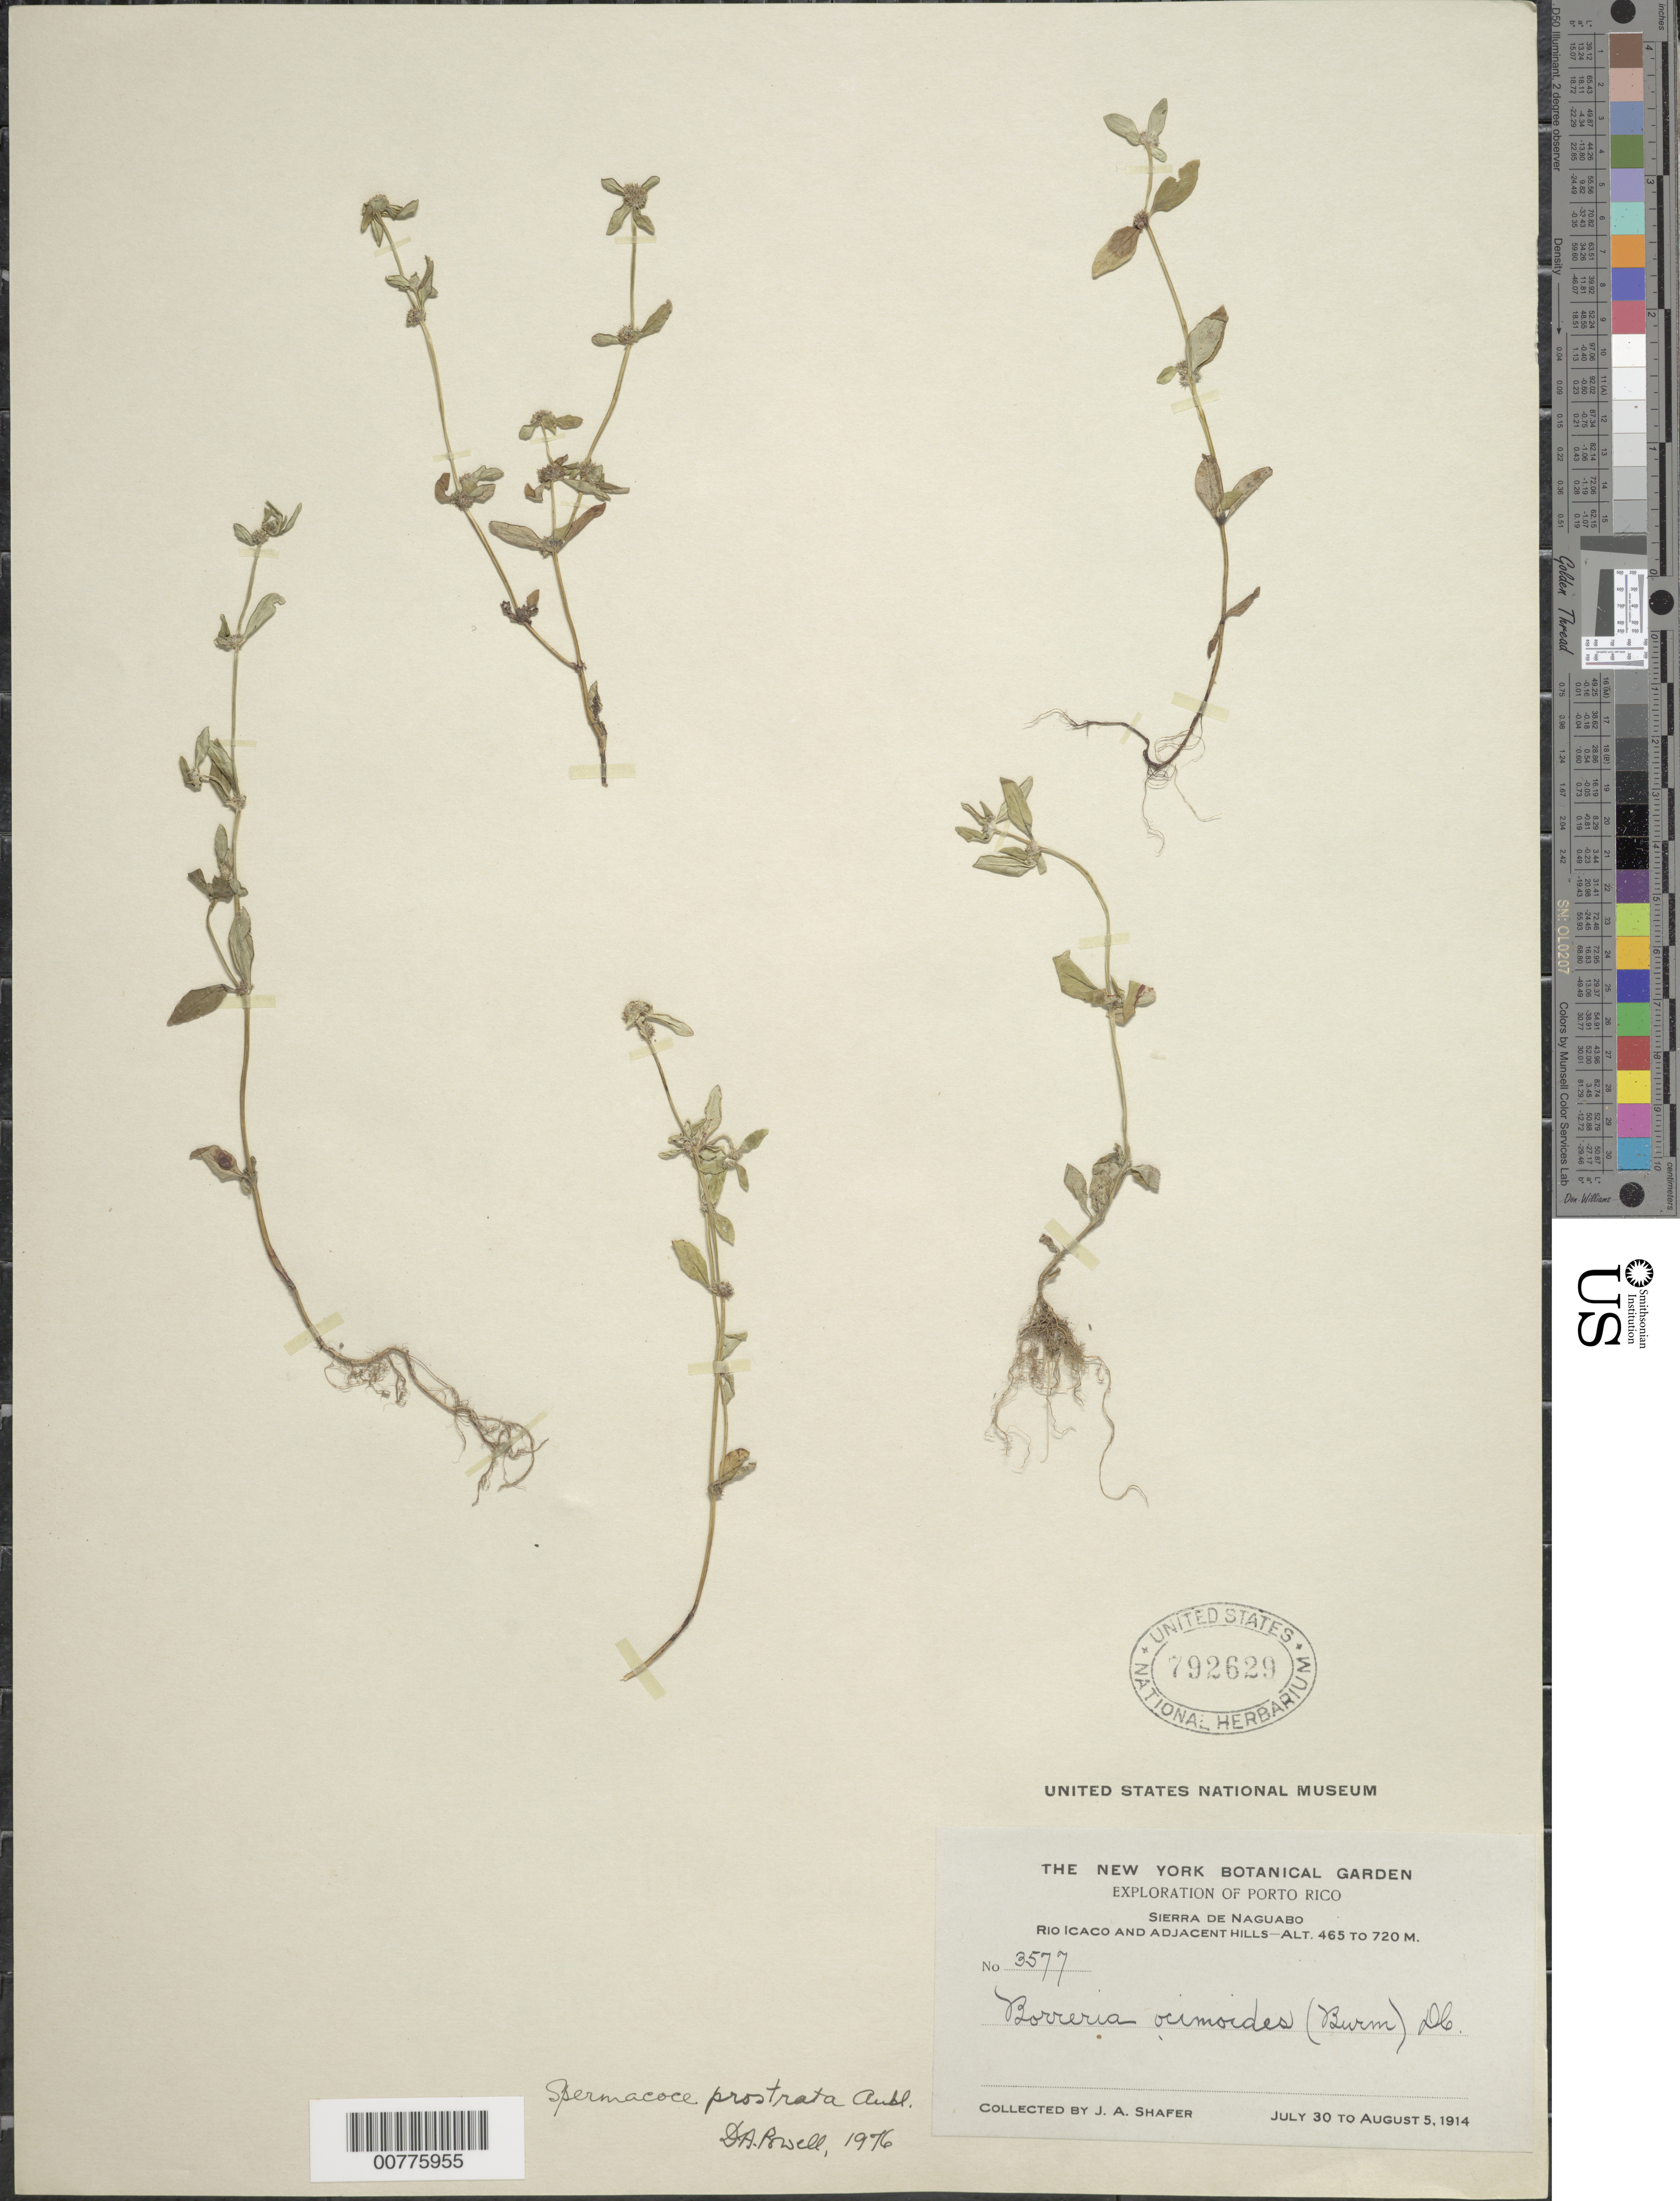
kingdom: Plantae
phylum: Tracheophyta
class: Magnoliopsida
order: Gentianales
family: Rubiaceae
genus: Spermacoce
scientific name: Spermacoce prostrata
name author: Aubl.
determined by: Powell, A.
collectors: J. A. Shafer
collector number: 3577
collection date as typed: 30 Jul 1914 to 05 Aug 1914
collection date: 1914-07-30/1914-08-05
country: Puerto Rico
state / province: Naguabo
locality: Sierra de Naguabo. Río Icaco and adjacent hills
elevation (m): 465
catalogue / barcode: US 792629